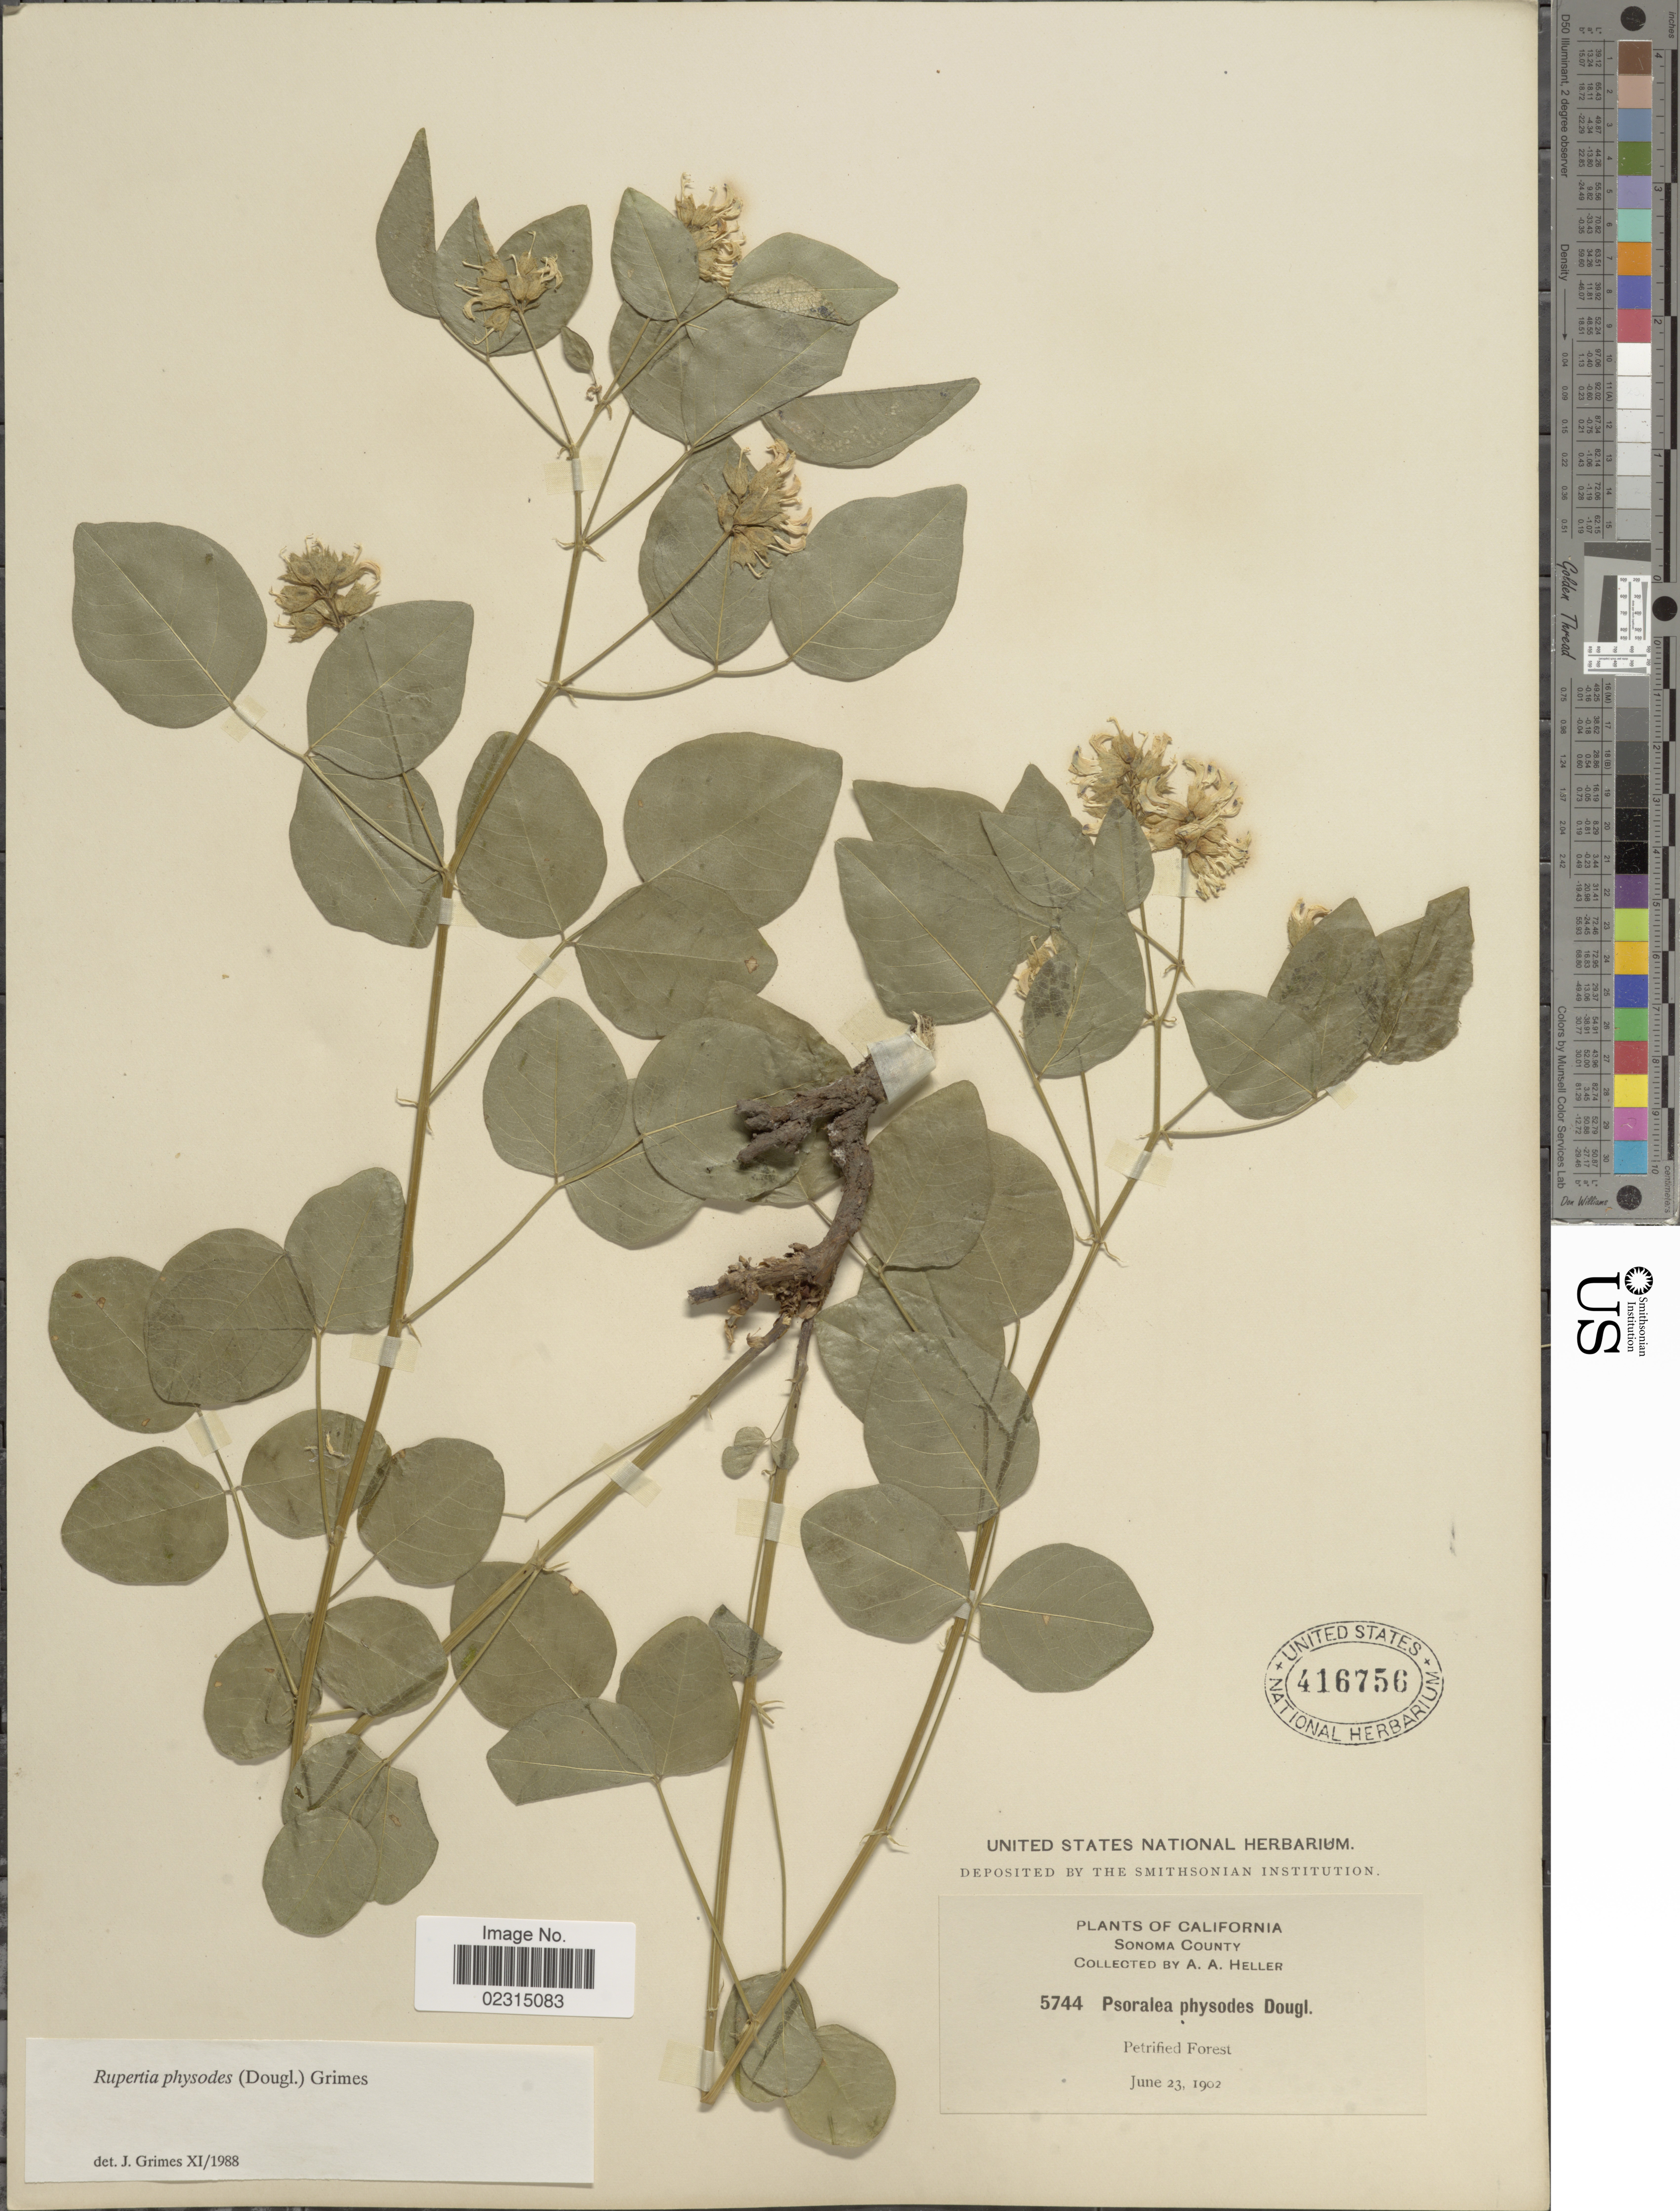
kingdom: Plantae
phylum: Tracheophyta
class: Magnoliopsida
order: Fabales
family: Fabaceae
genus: Rupertia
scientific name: Rupertia physodes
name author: (Douglas) J.W. Grimes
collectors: A. A. Heller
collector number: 5744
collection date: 1902-06-23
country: United States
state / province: California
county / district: Sonoma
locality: Sonoma County, Petrified Forest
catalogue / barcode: US 416756